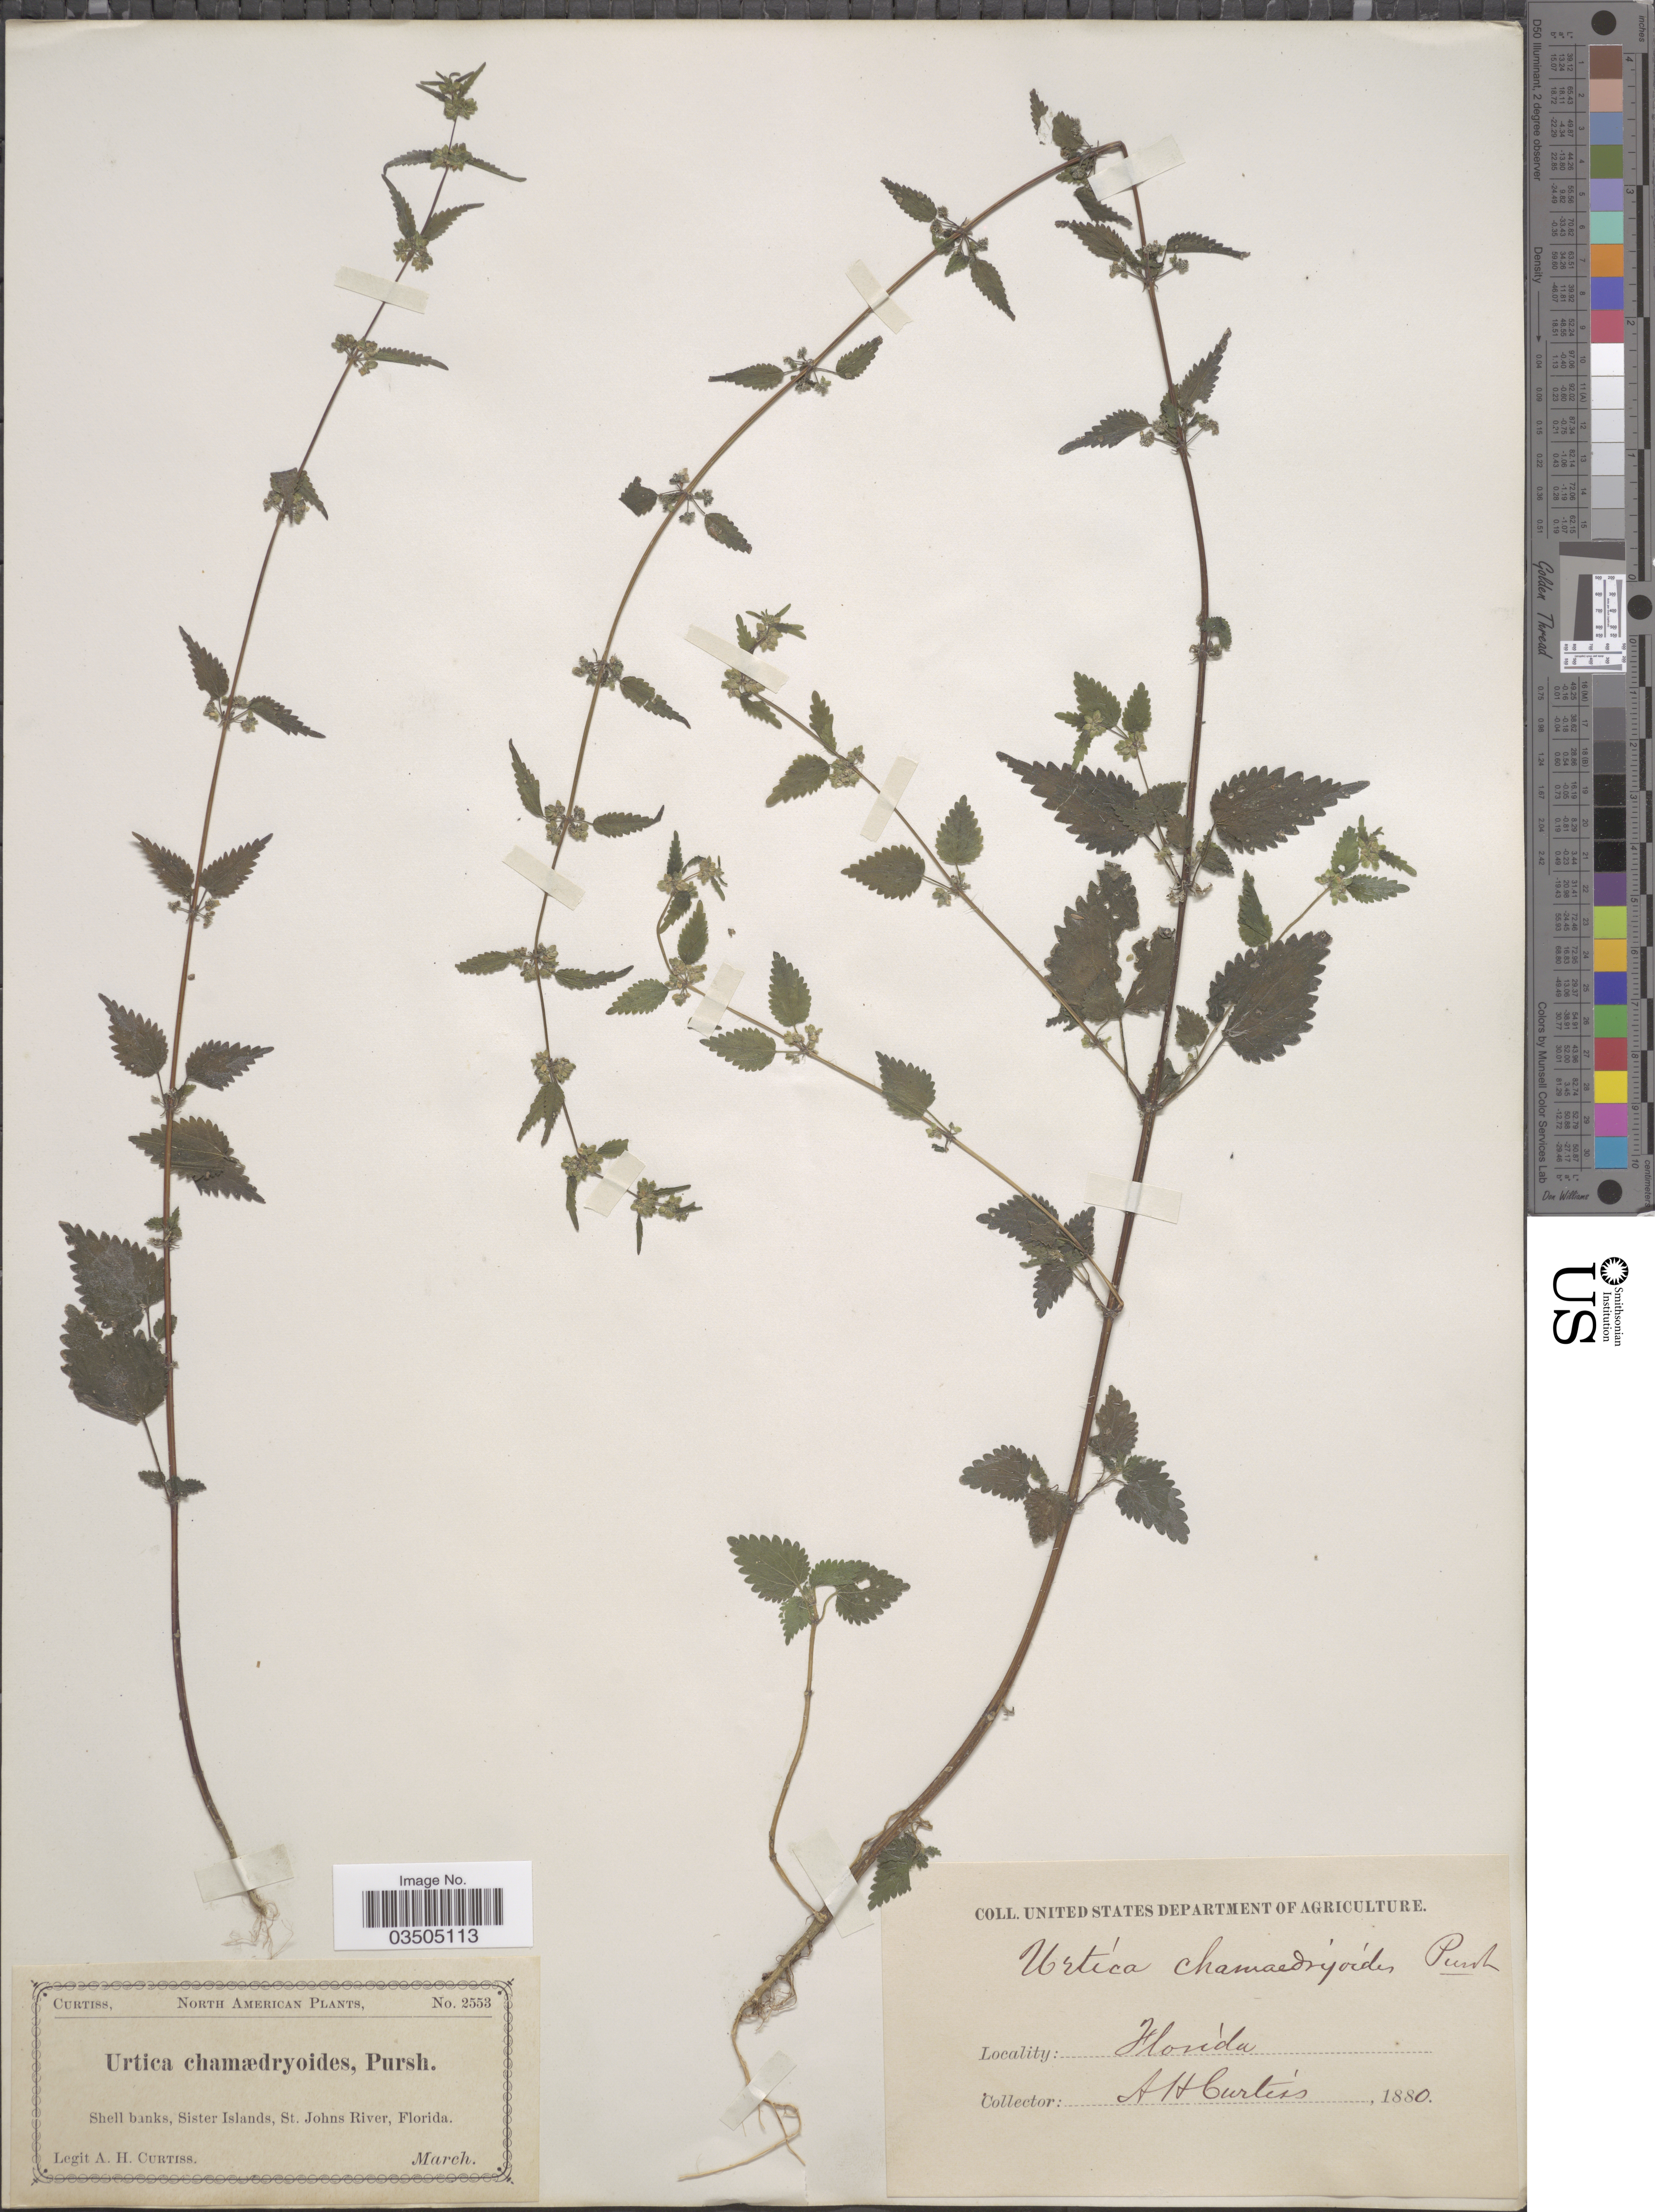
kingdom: Plantae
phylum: Tracheophyta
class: Magnoliopsida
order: Rosales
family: Urticaceae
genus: Urtica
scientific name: Urtica chamaedryoides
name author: Pursh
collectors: A. H. Curtiss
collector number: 2553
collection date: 1880-03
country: United States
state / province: Florida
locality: Shell banks, Sister Islands, St. Johns River.